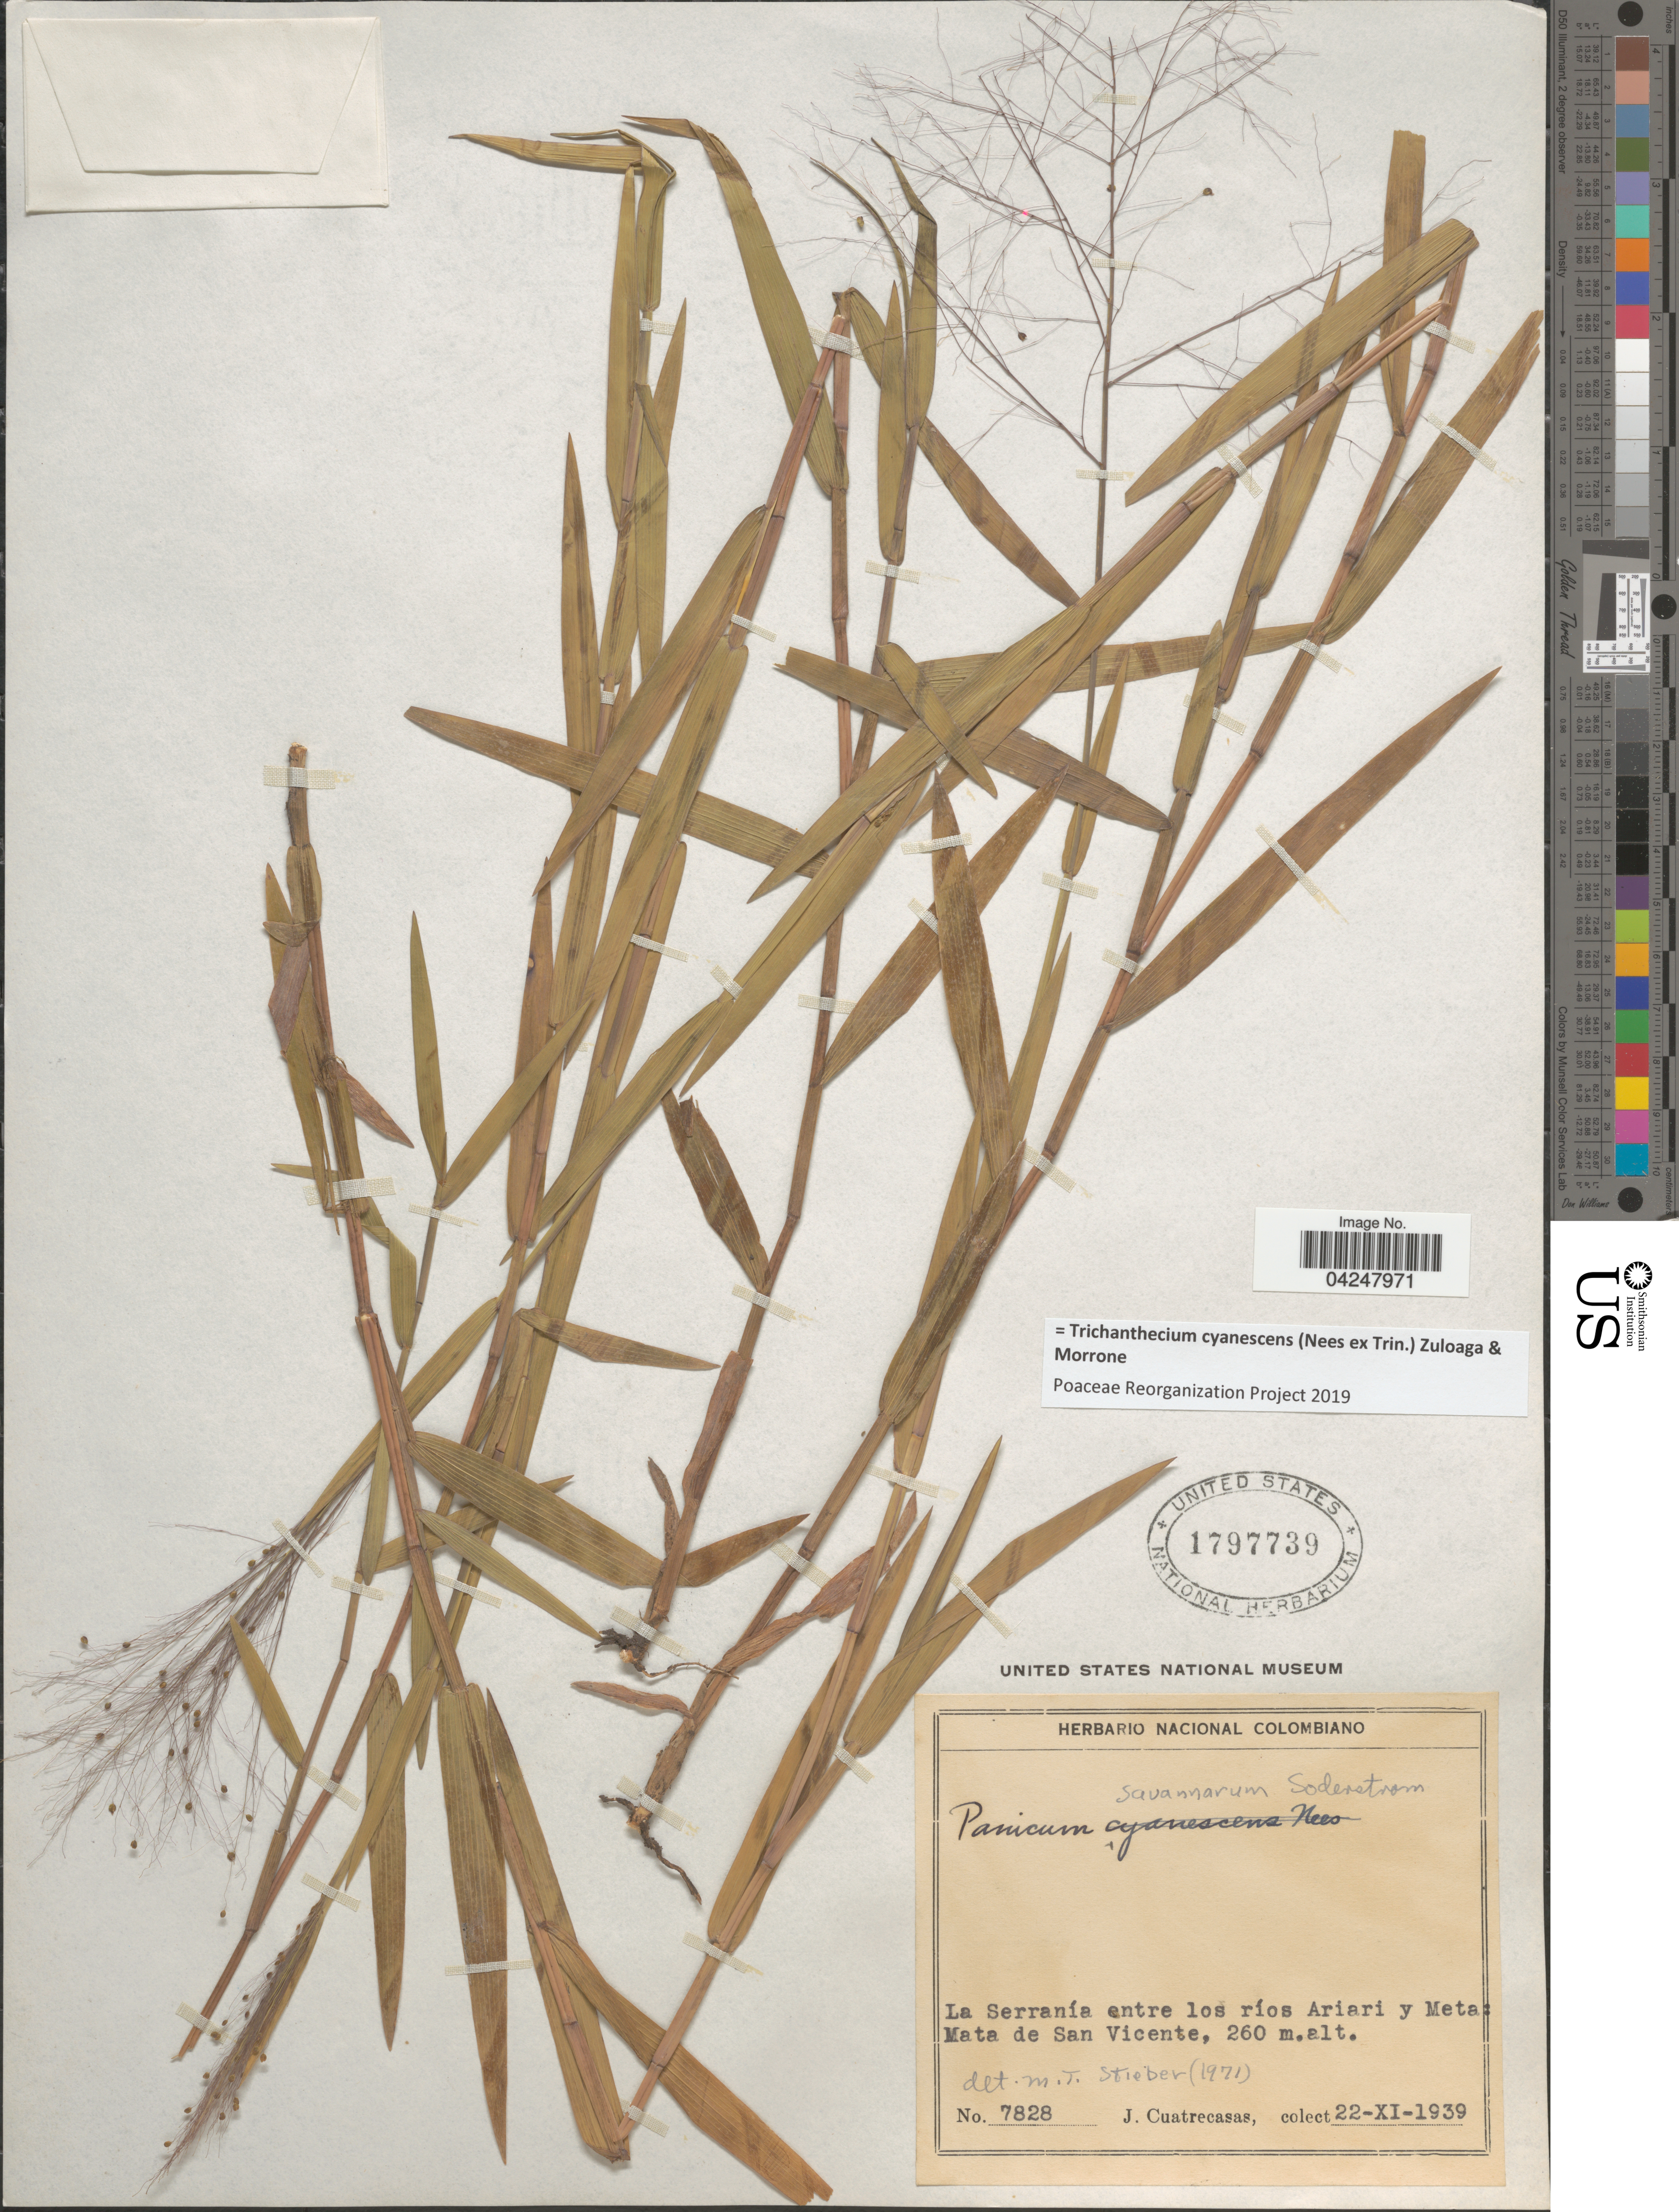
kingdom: Plantae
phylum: Tracheophyta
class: Liliopsida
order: Poales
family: Poaceae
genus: Trichanthecium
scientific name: Trichanthecium cyanescens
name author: (Nees ex Trin.) Zuloaga & Morrone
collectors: J. Cuatrecasas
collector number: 7828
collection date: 1939-11-22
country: Colombia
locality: La Serrania entre los rios Ariari y Meta Mata de San Vicente.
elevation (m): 260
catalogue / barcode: US 1797739